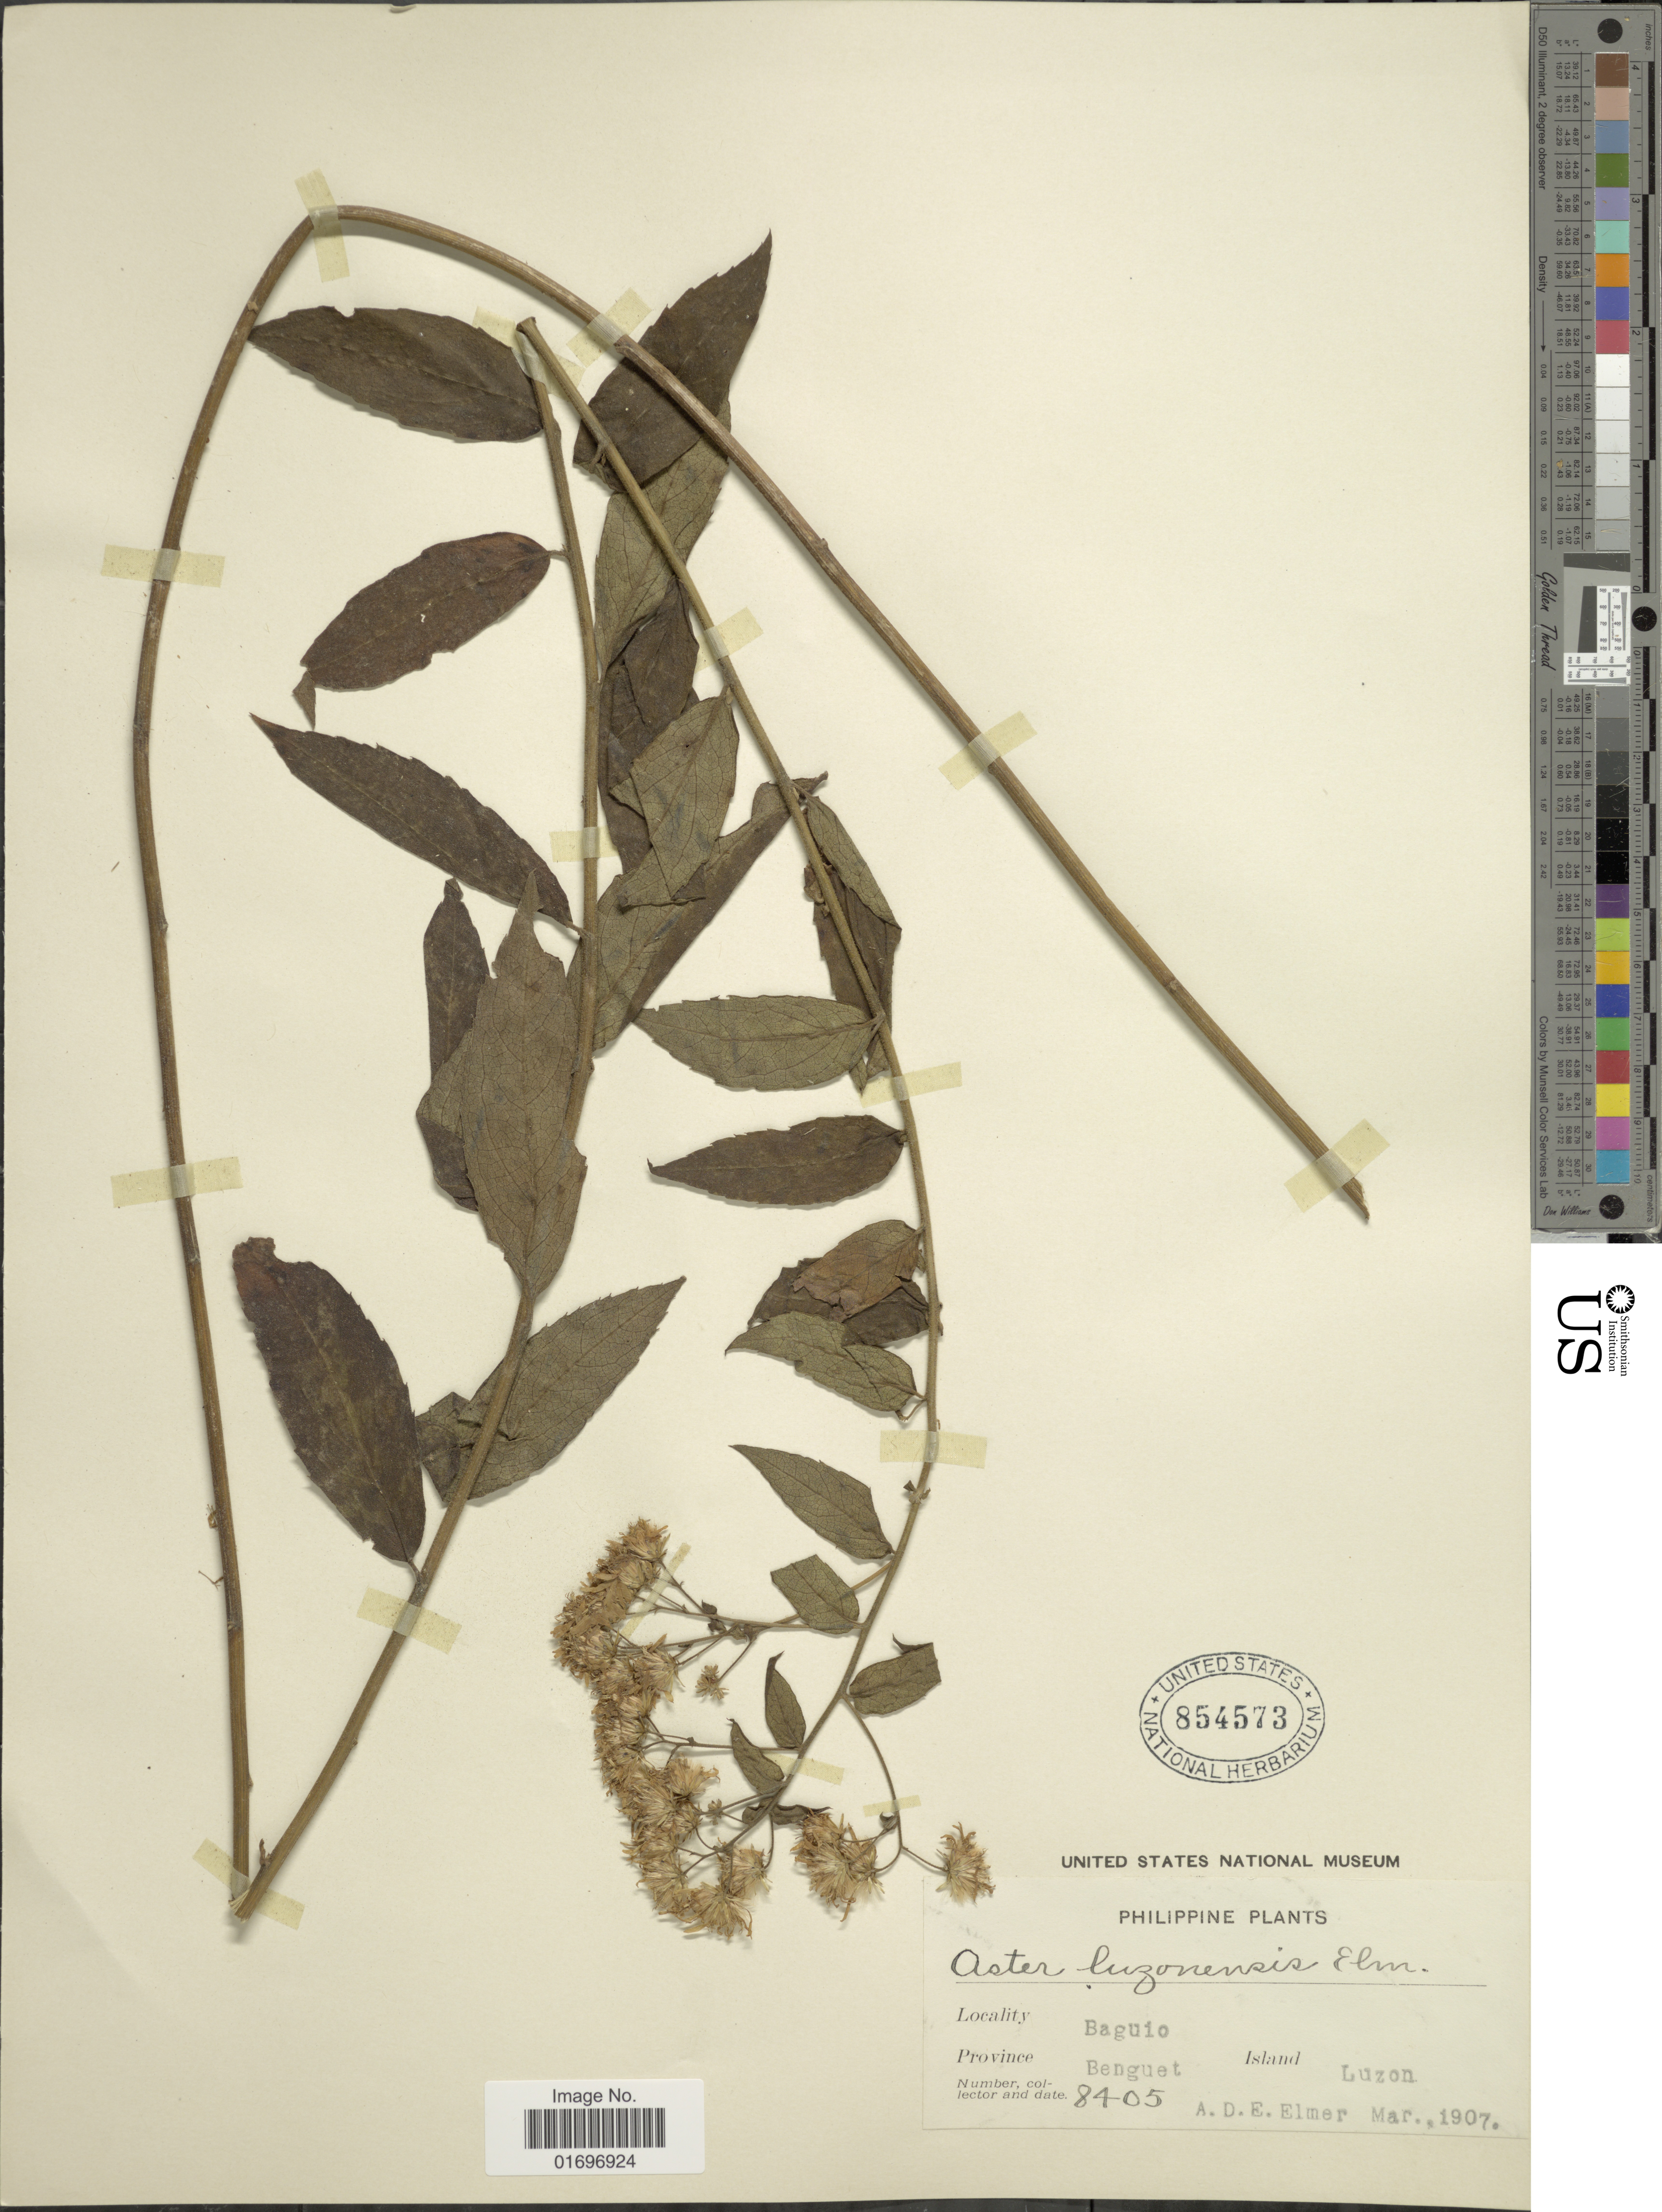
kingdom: Plantae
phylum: Tracheophyta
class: Magnoliopsida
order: Asterales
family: Asteraceae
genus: Aster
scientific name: Aster luzonensis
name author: Elmer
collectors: A. D. E. Elmer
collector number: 8405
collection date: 1907-03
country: Philippines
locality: Baguio. Province Benguet. Island Luzon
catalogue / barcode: US 854573